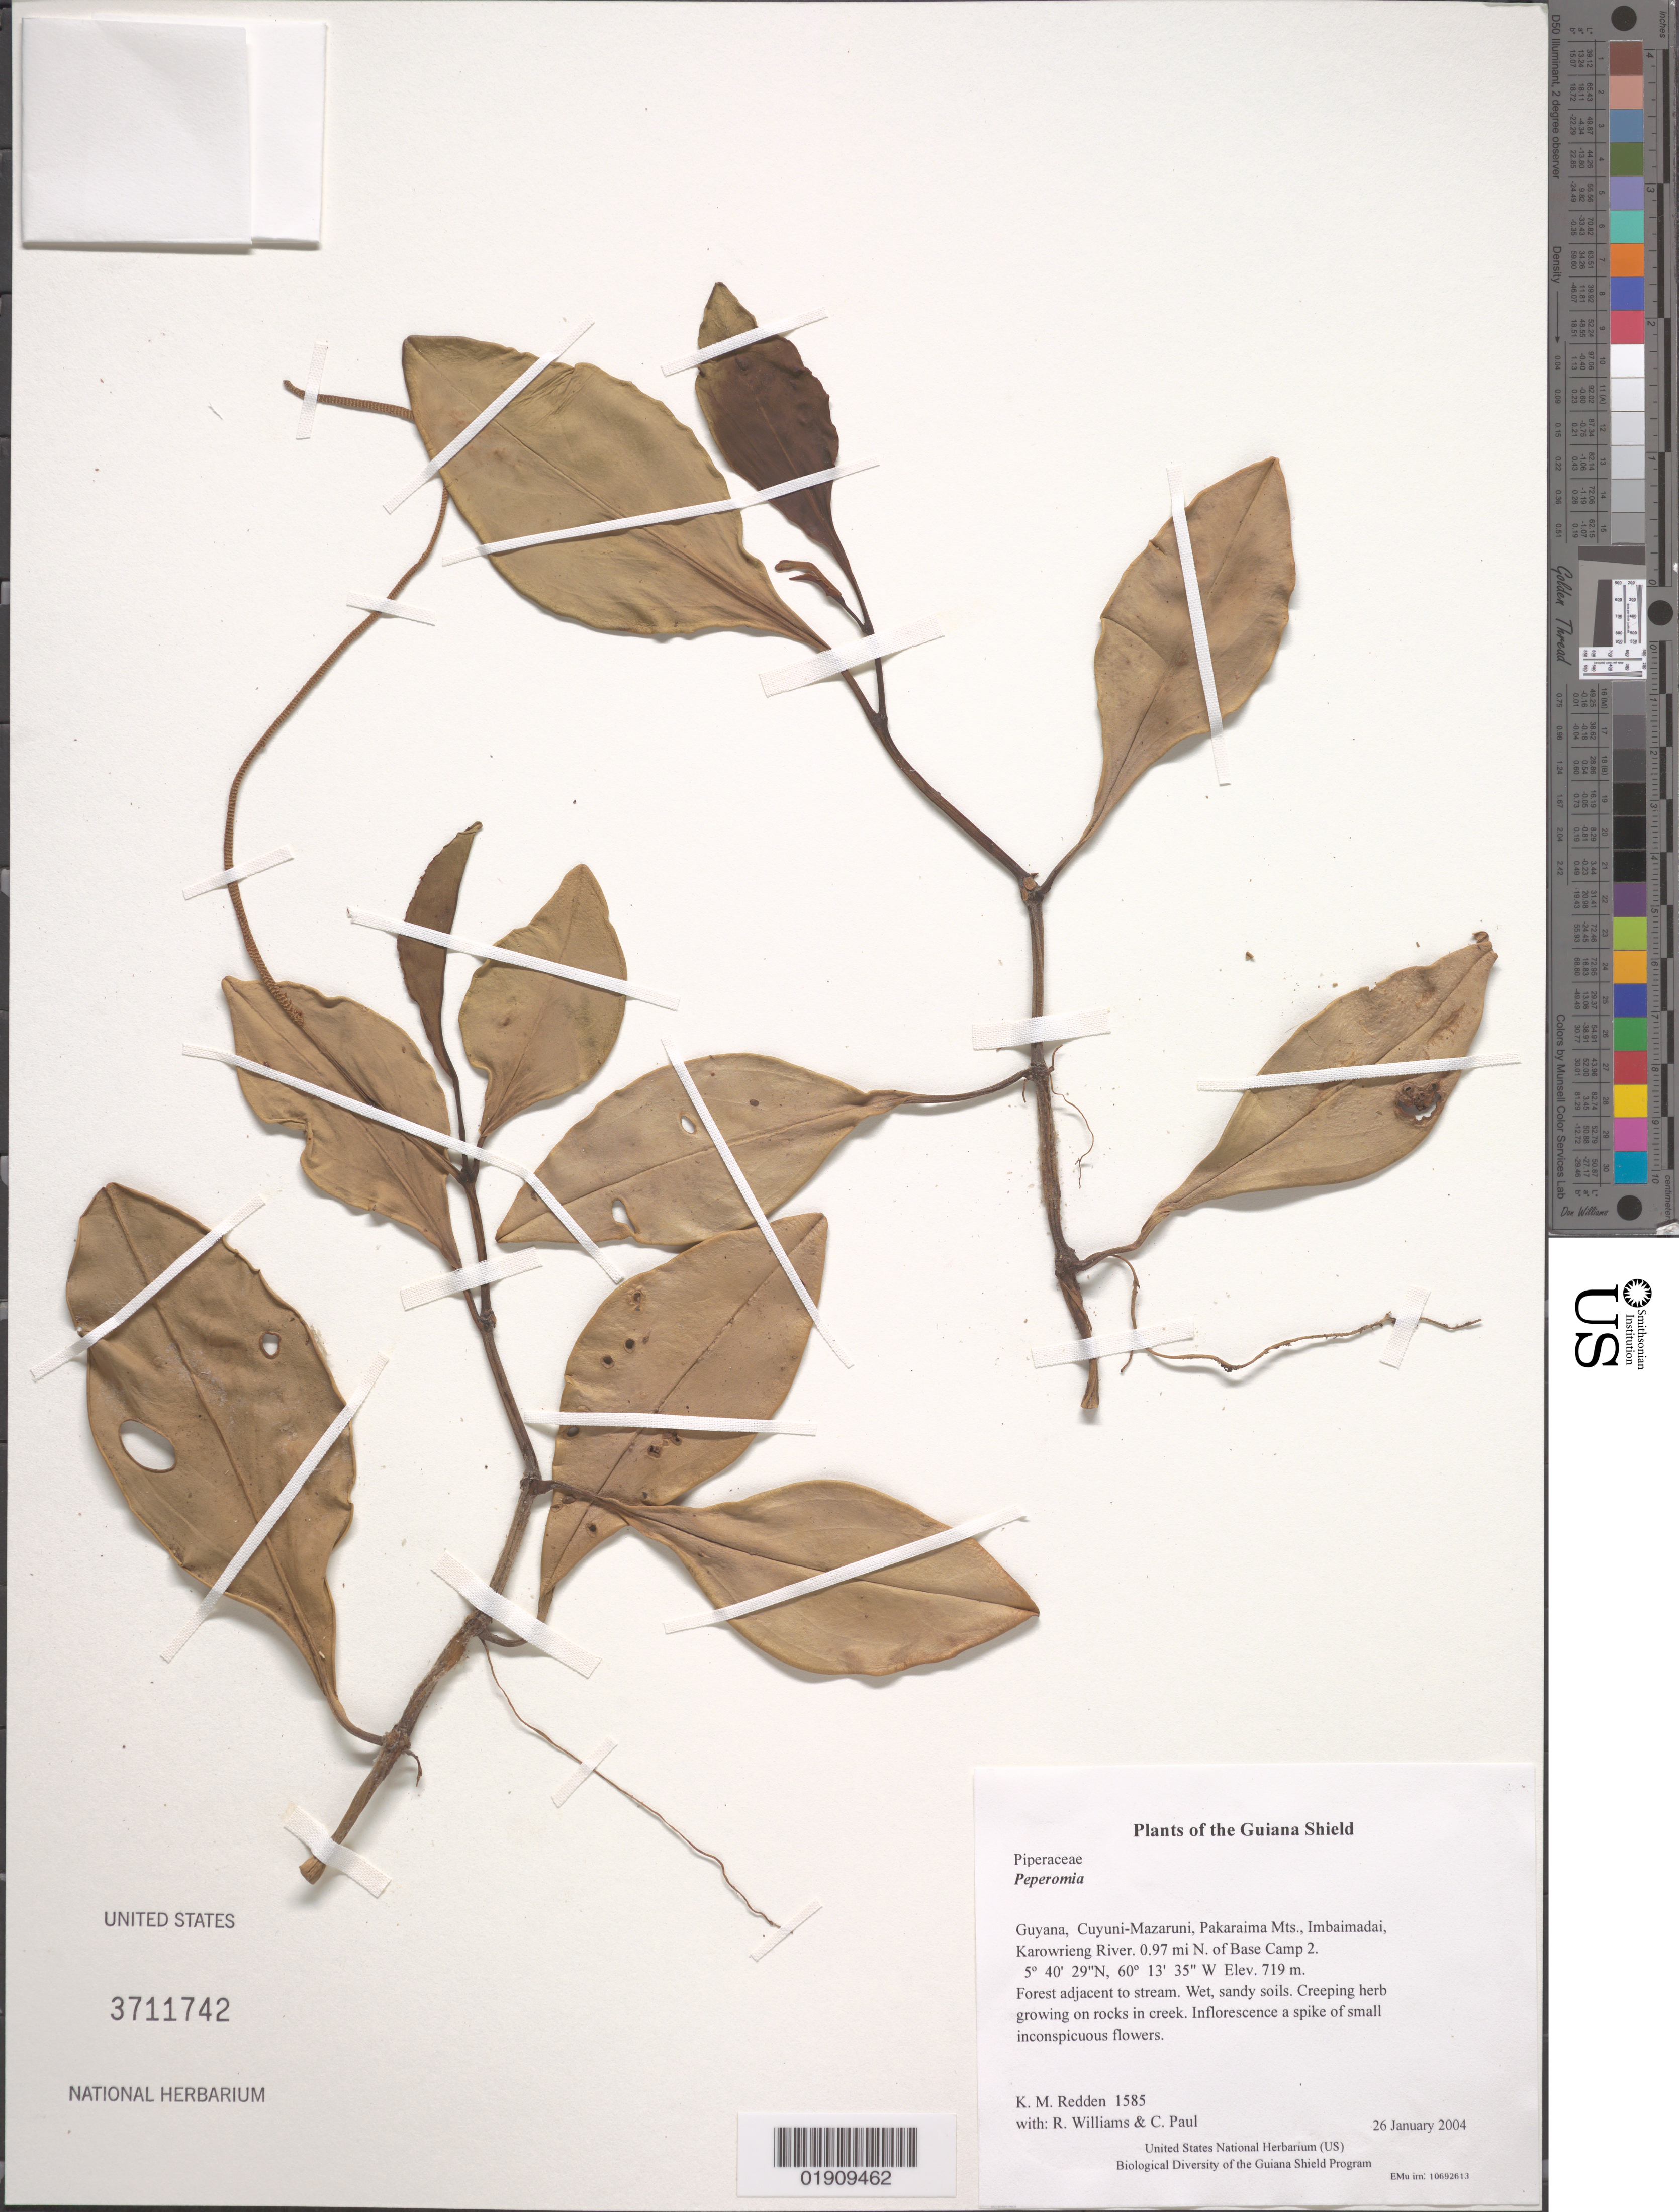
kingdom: Plantae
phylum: Tracheophyta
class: Magnoliopsida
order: Piperales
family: Piperaceae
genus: Peperomia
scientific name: Peperomia sp.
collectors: K. M. Redden, R. Williams & C. Paul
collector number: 1585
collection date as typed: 26 January 2004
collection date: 2004-01-26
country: Guyana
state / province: Cuyuni-Mazaruni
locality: Pakaraima Mts., Imbaimadai, Karowrieng River. 0.97 mi N. of Base Camp 2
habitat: Forest adjacent to stream. Wet, sandy soils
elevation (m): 719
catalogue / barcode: US 3711742